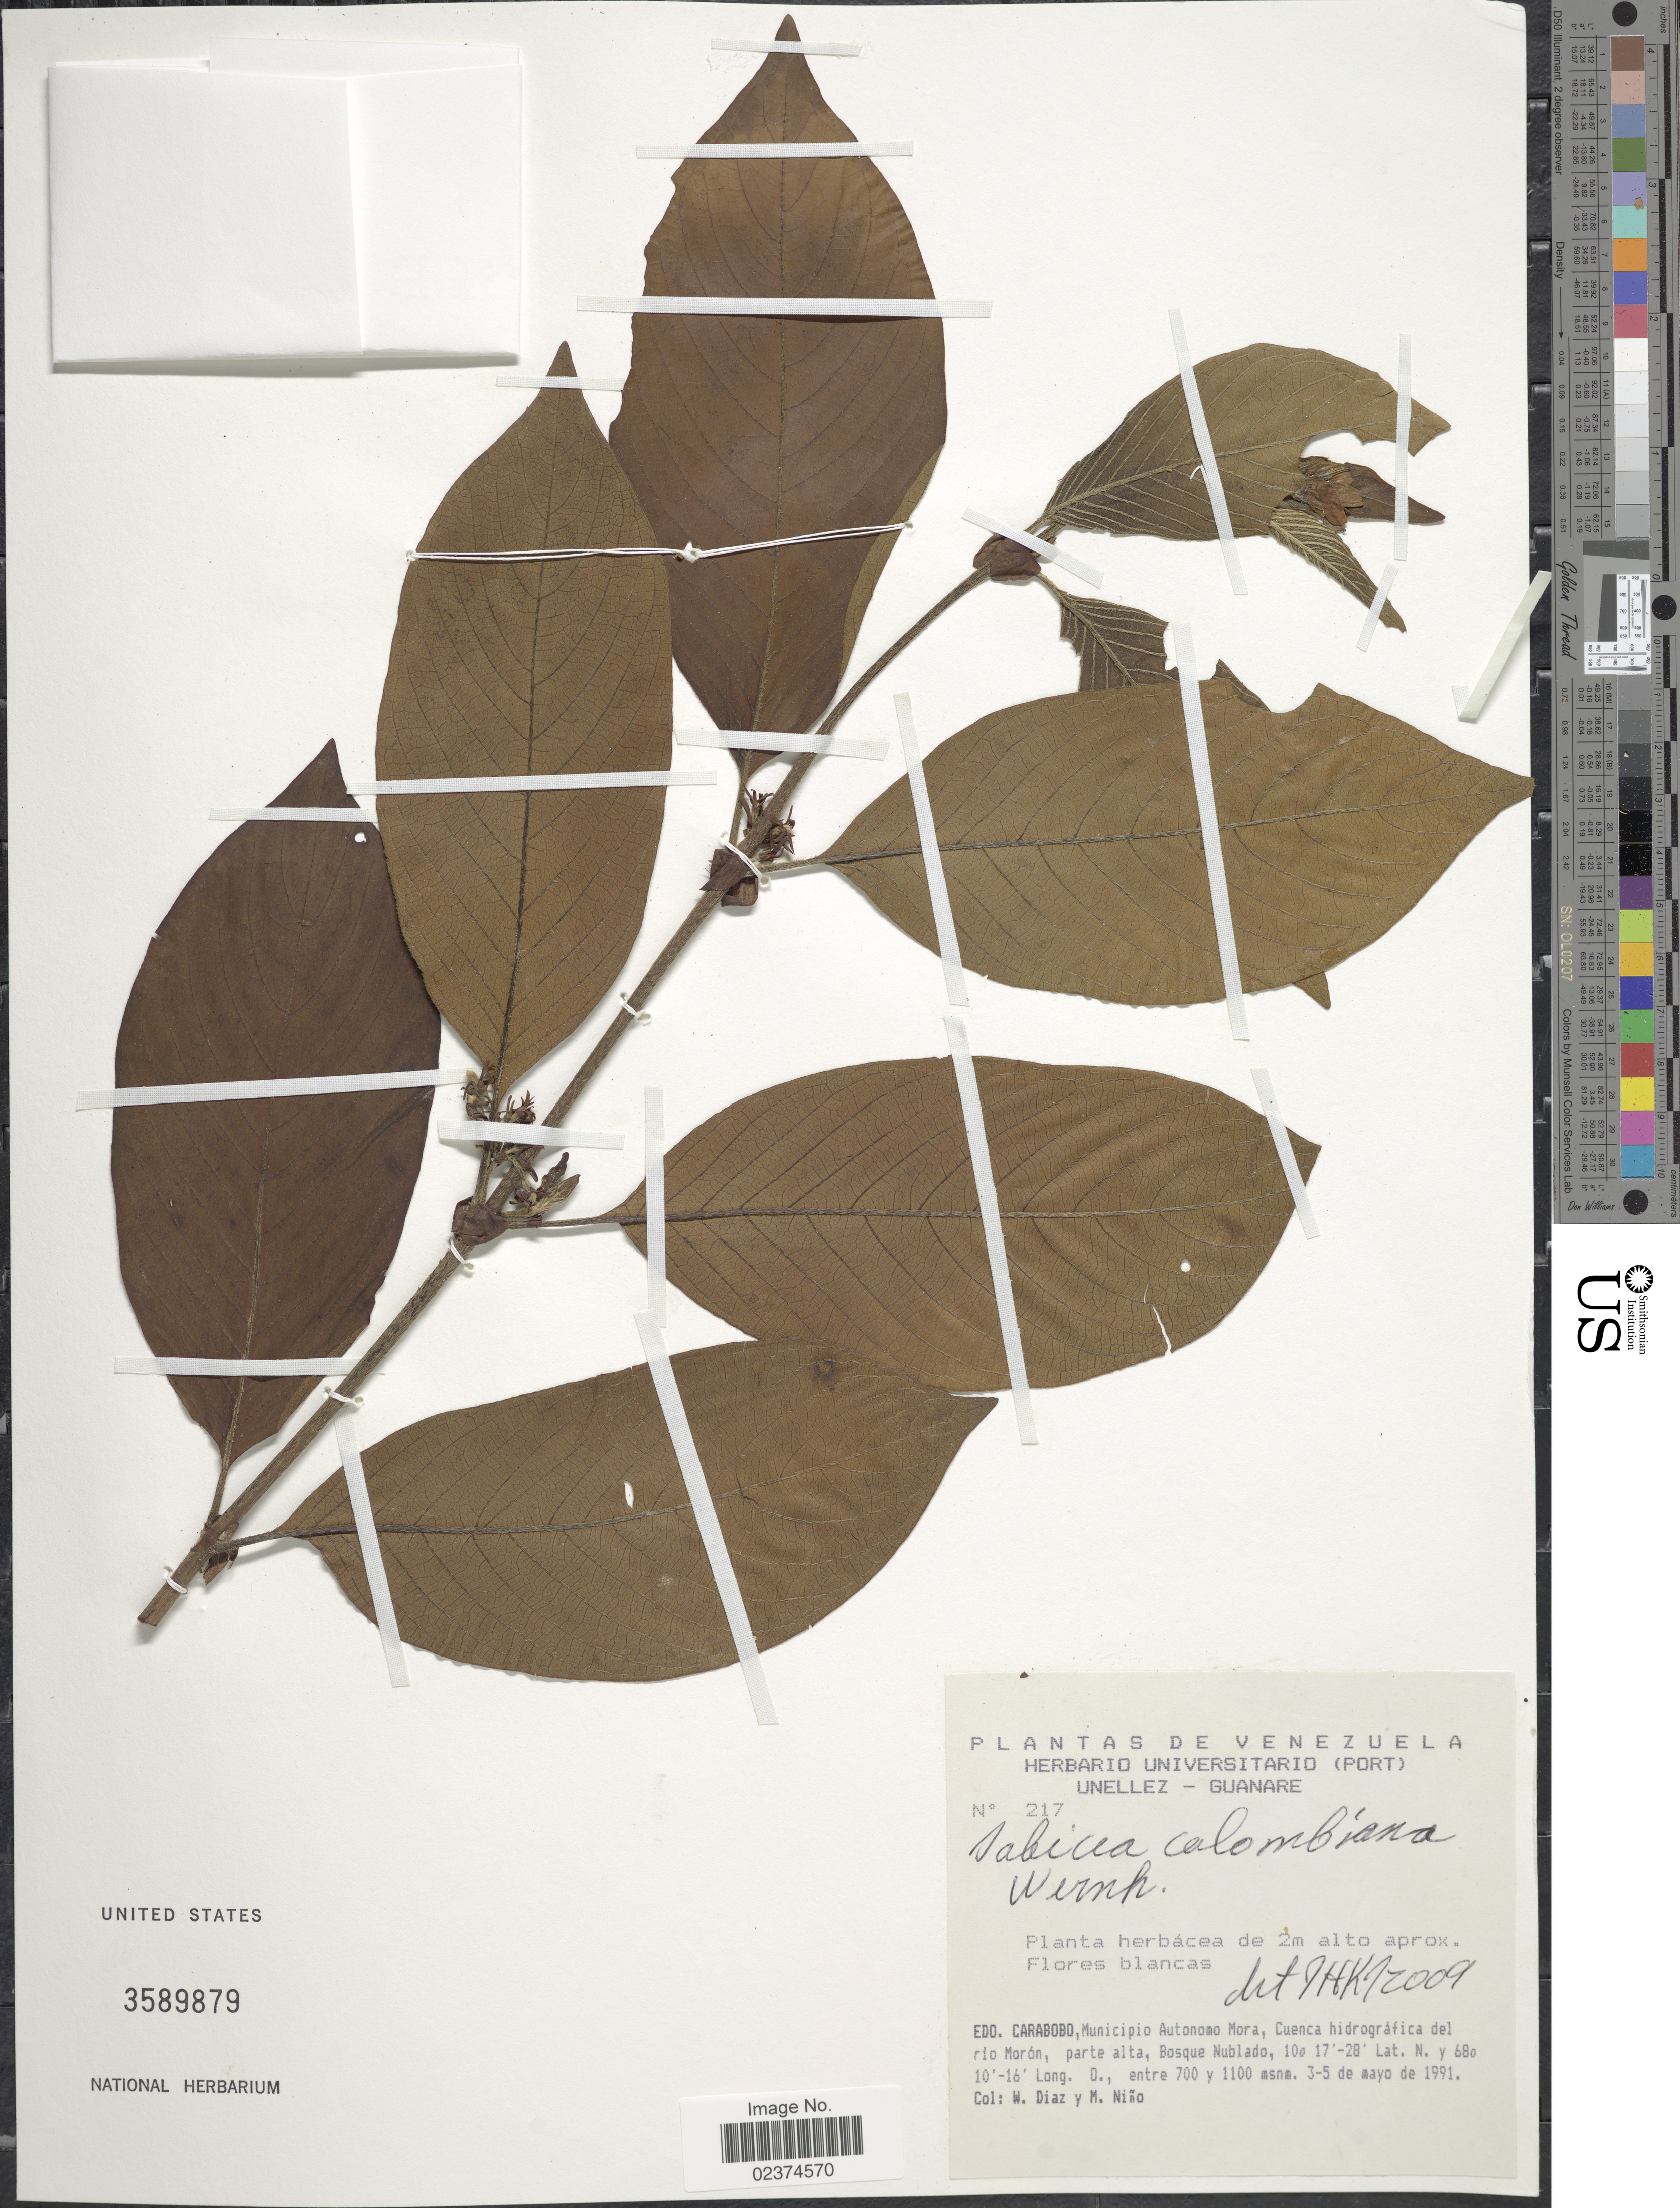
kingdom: Plantae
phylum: Tracheophyta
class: Magnoliopsida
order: Gentianales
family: Rubiaceae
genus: Sabicea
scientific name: Sabicea colombiana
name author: Wernham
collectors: W. Díaz P. & S. M. Niño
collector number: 217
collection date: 1991-05-03/1991-05-05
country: Venezuela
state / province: Carabobo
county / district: Juan José Mora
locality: Cuenca hidrografica del rio Maron, parte alta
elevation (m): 700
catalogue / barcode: US 3589879